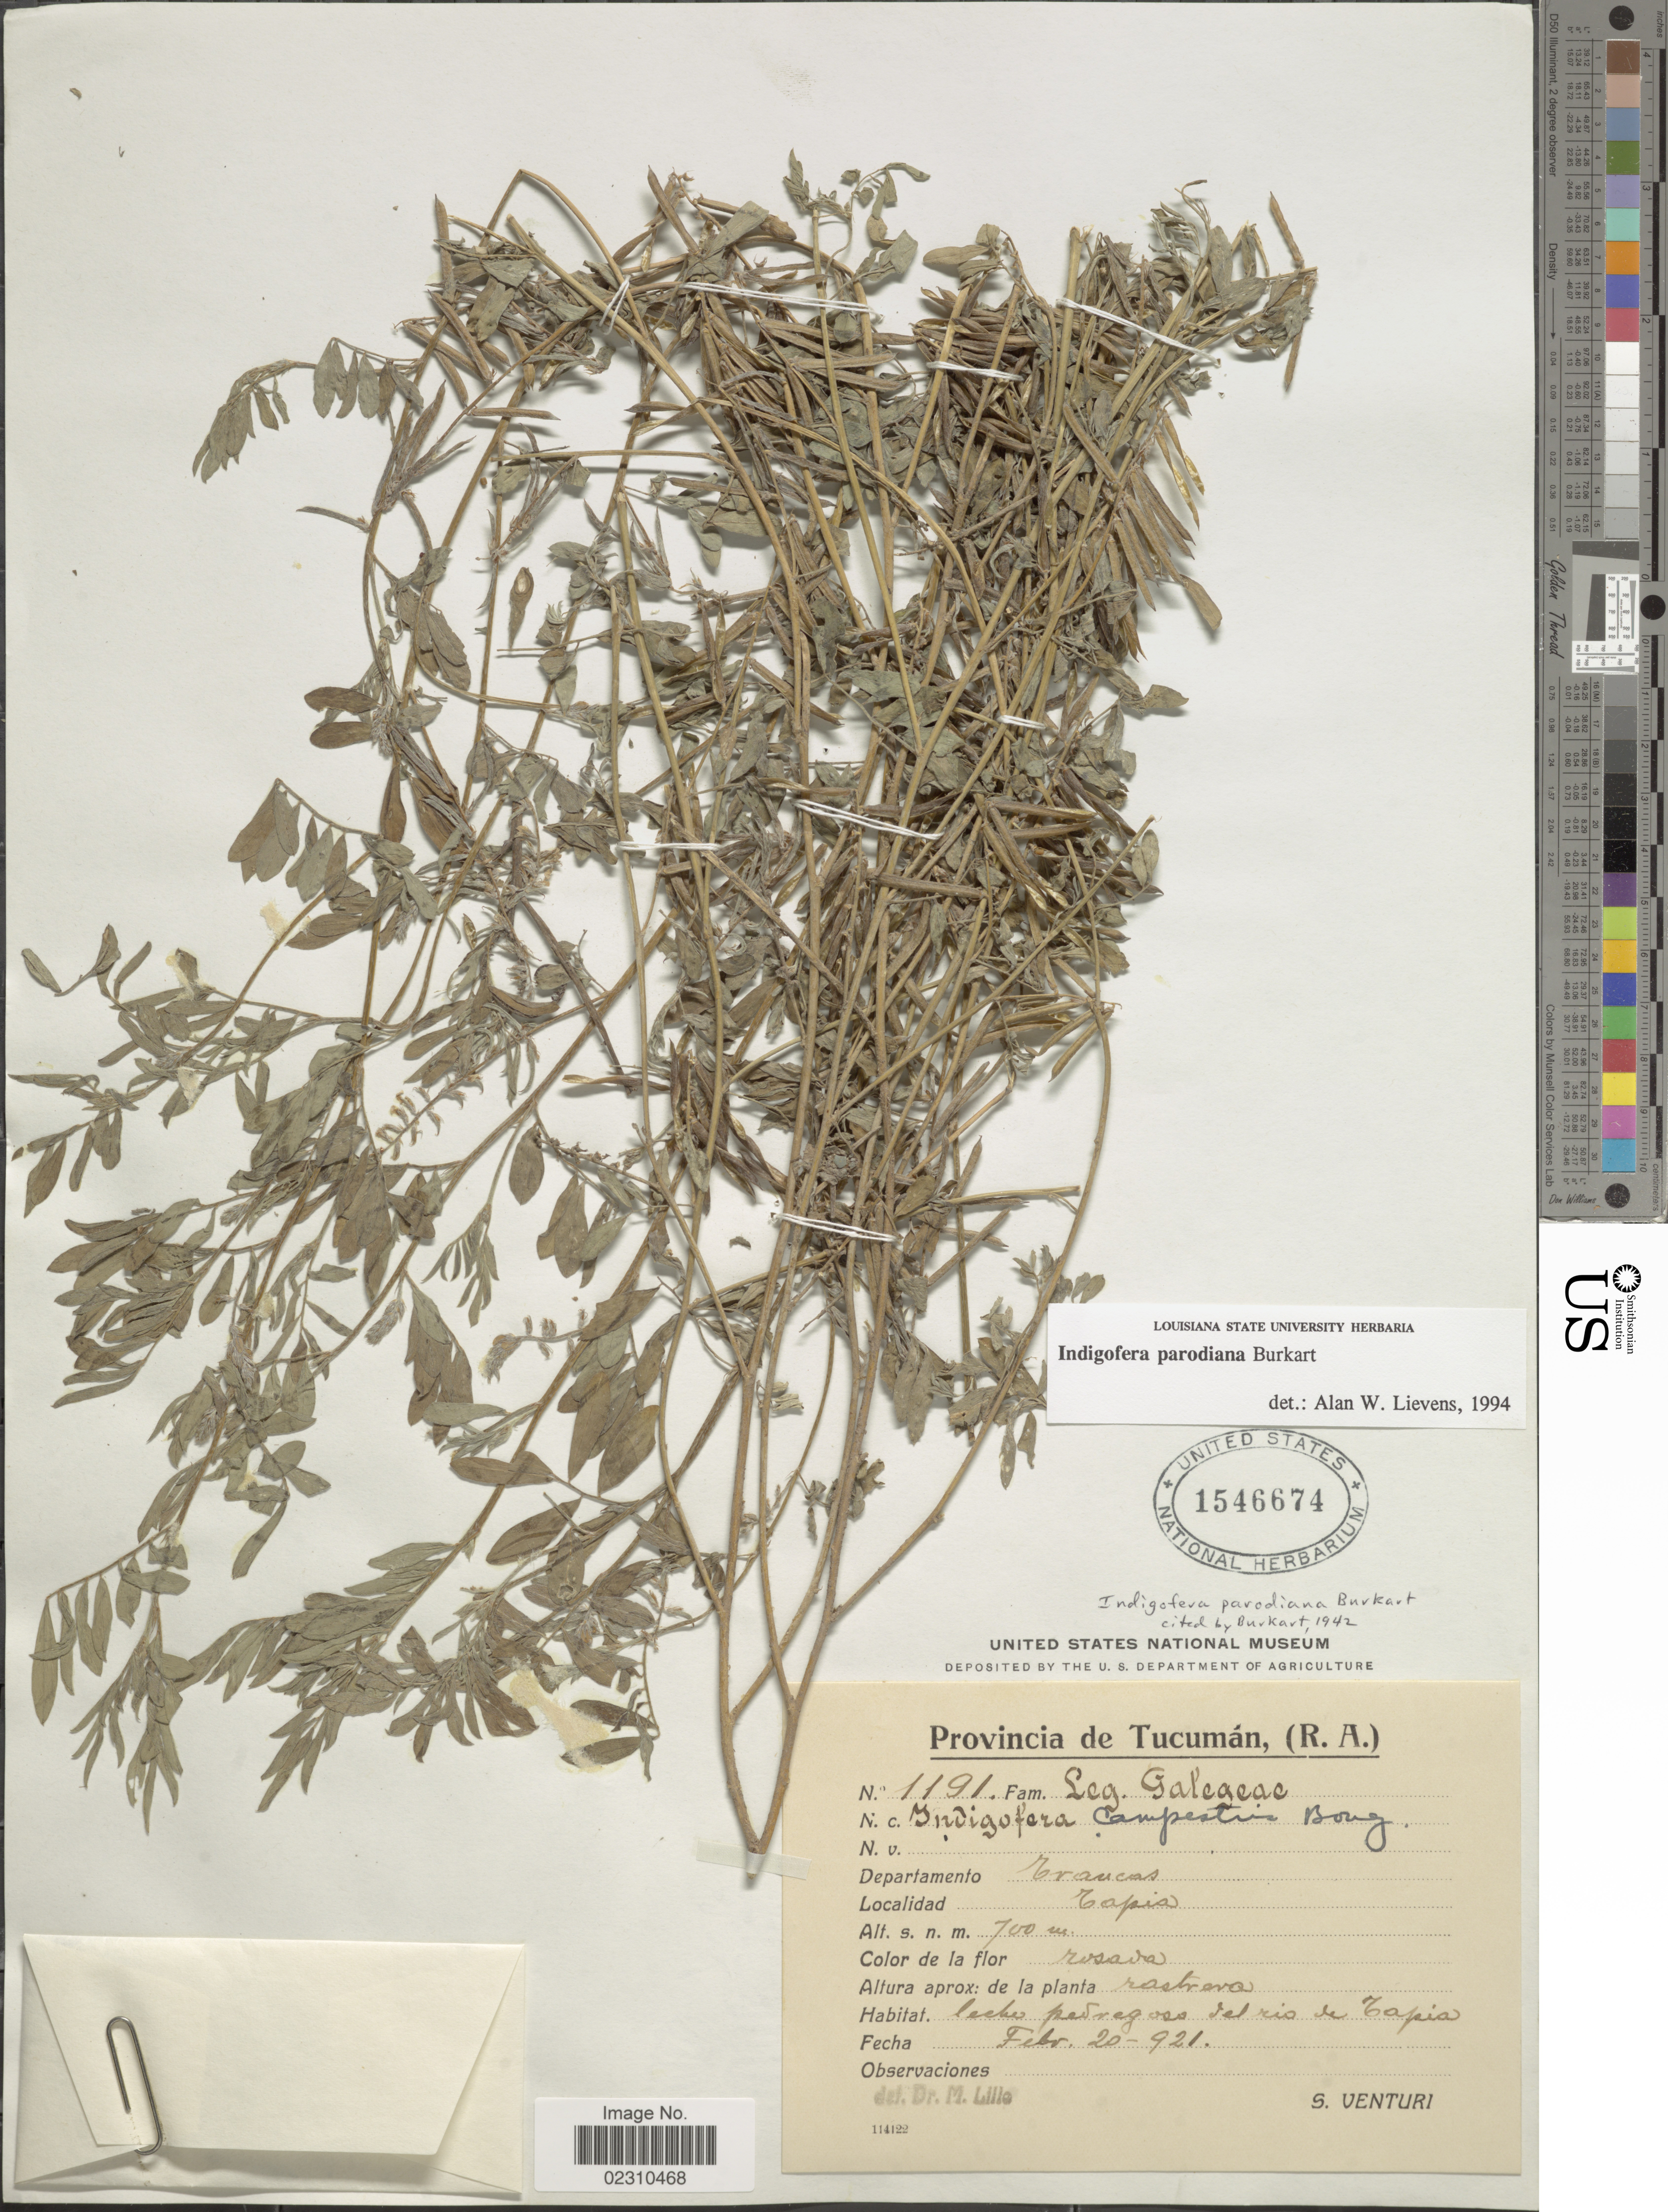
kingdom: Plantae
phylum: Tracheophyta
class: Magnoliopsida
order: Fabales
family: Fabaceae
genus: Indigofera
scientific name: Indigofera parodiana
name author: Burkart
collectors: S. Venturi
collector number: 1191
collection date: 1921-02-20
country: Argentina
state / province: Tucuman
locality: Departamento Trancas, Tapia.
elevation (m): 700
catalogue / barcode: US 1546674